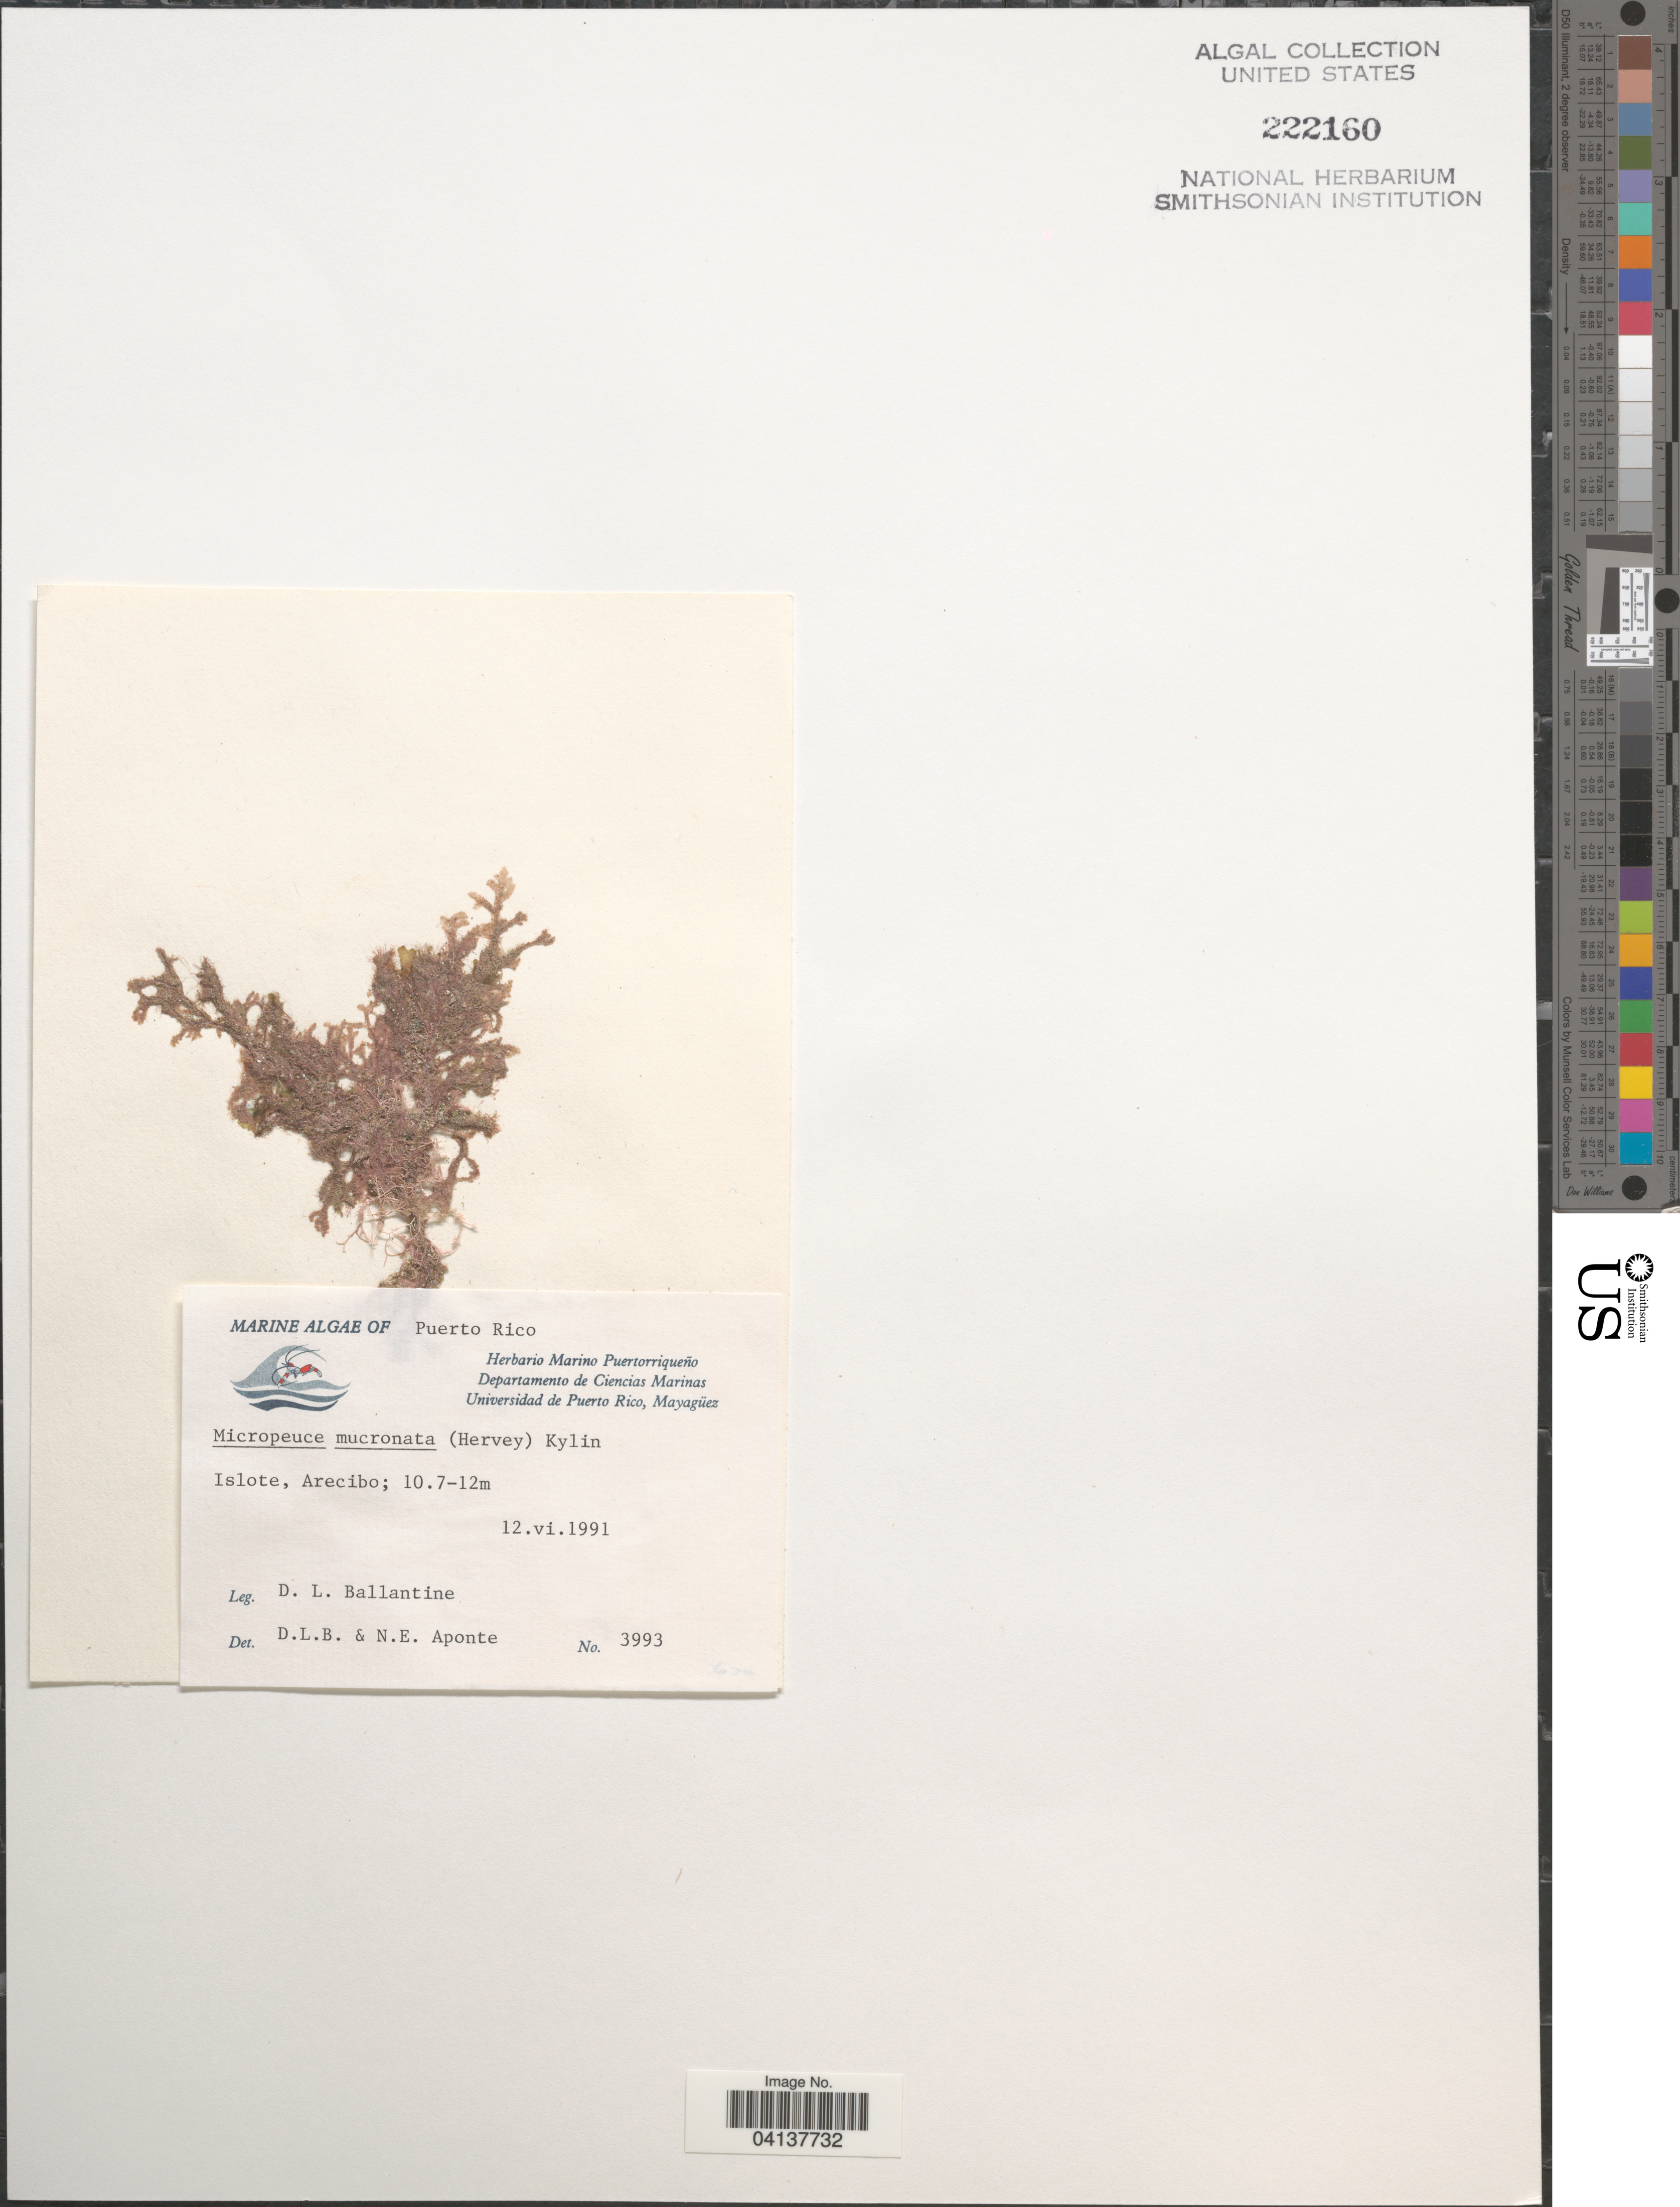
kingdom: Plantae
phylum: Rhodophyta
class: Florideophyceae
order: Ceramiales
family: Rhodomelaceae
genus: Heterodasya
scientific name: Heterodasya mucronata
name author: (Harv.) M.J. Wynne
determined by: Algae name updating Project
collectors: D.L. Ballantine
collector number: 3993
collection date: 1991-06-12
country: Puerto Rico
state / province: Arecibo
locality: Islote.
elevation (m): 10.7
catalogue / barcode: US 222160